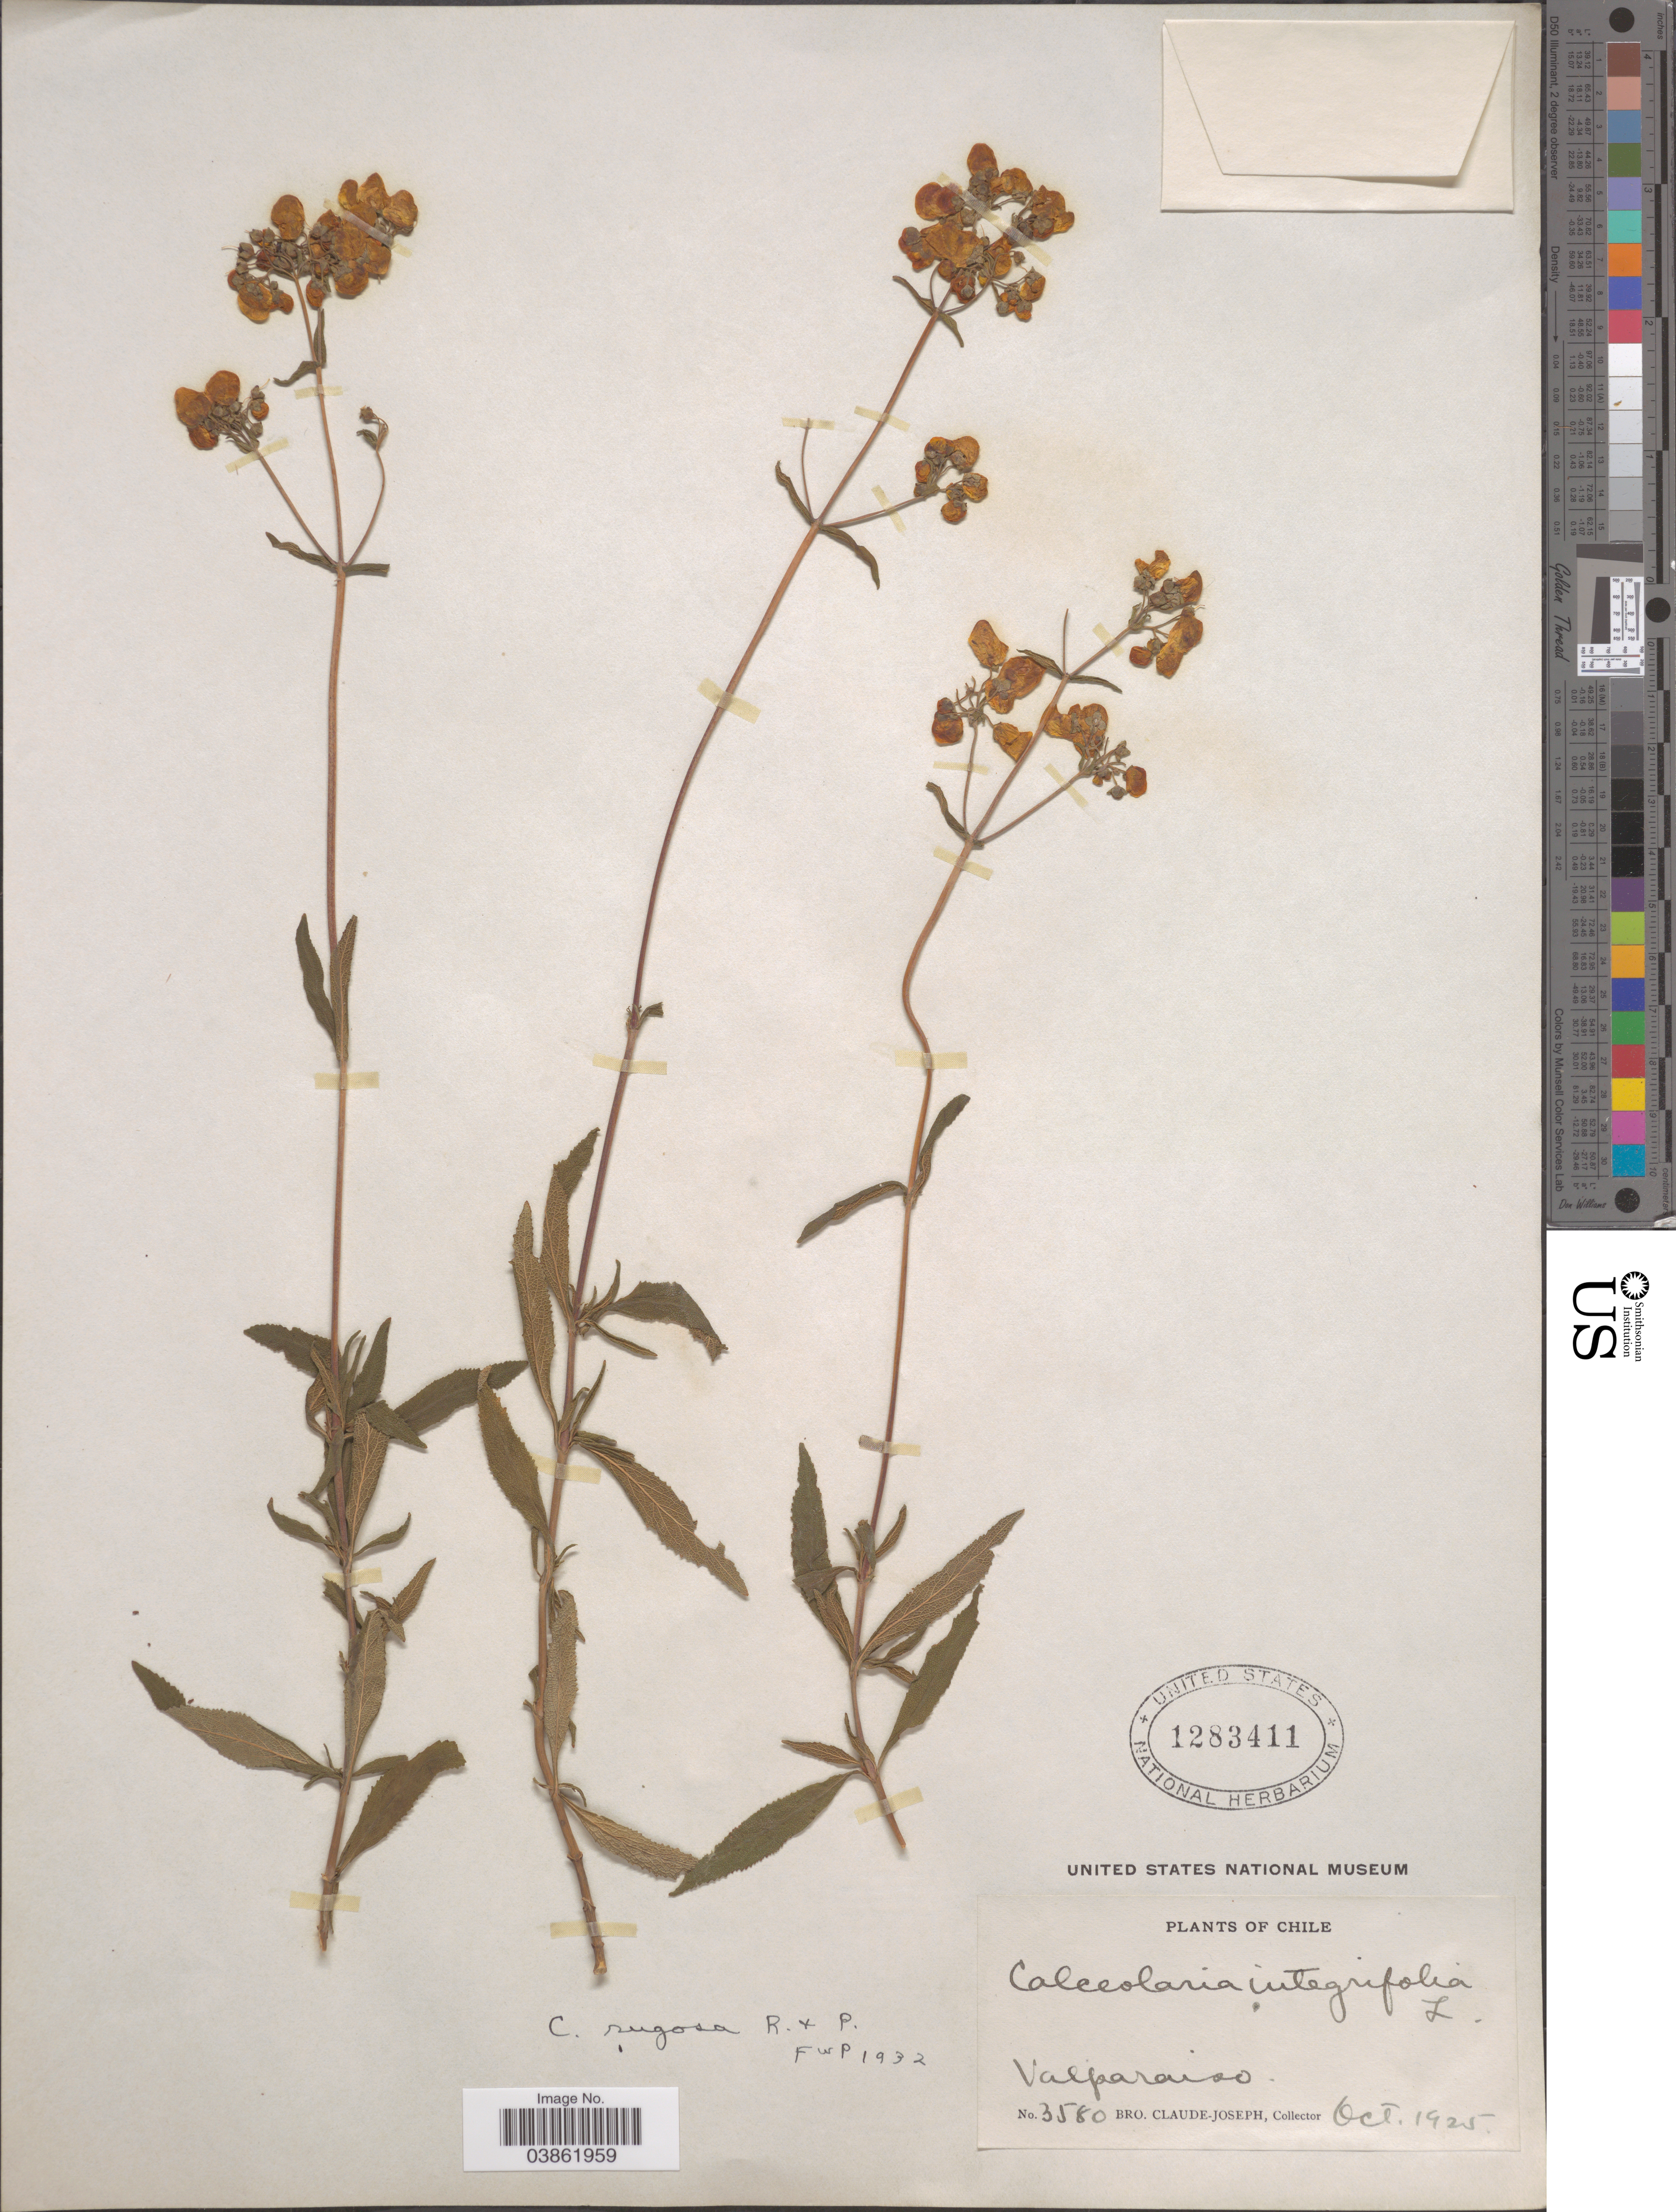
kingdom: Plantae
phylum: Tracheophyta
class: Magnoliopsida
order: Lamiales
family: Calceolariaceae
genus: Calceolaria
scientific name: Calceolaria integrifolia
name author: L.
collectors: Bro. Claude-Joseph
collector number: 3580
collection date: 1925-10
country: Chile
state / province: Valparaíso (V)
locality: Valparaiso.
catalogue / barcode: US 1283411